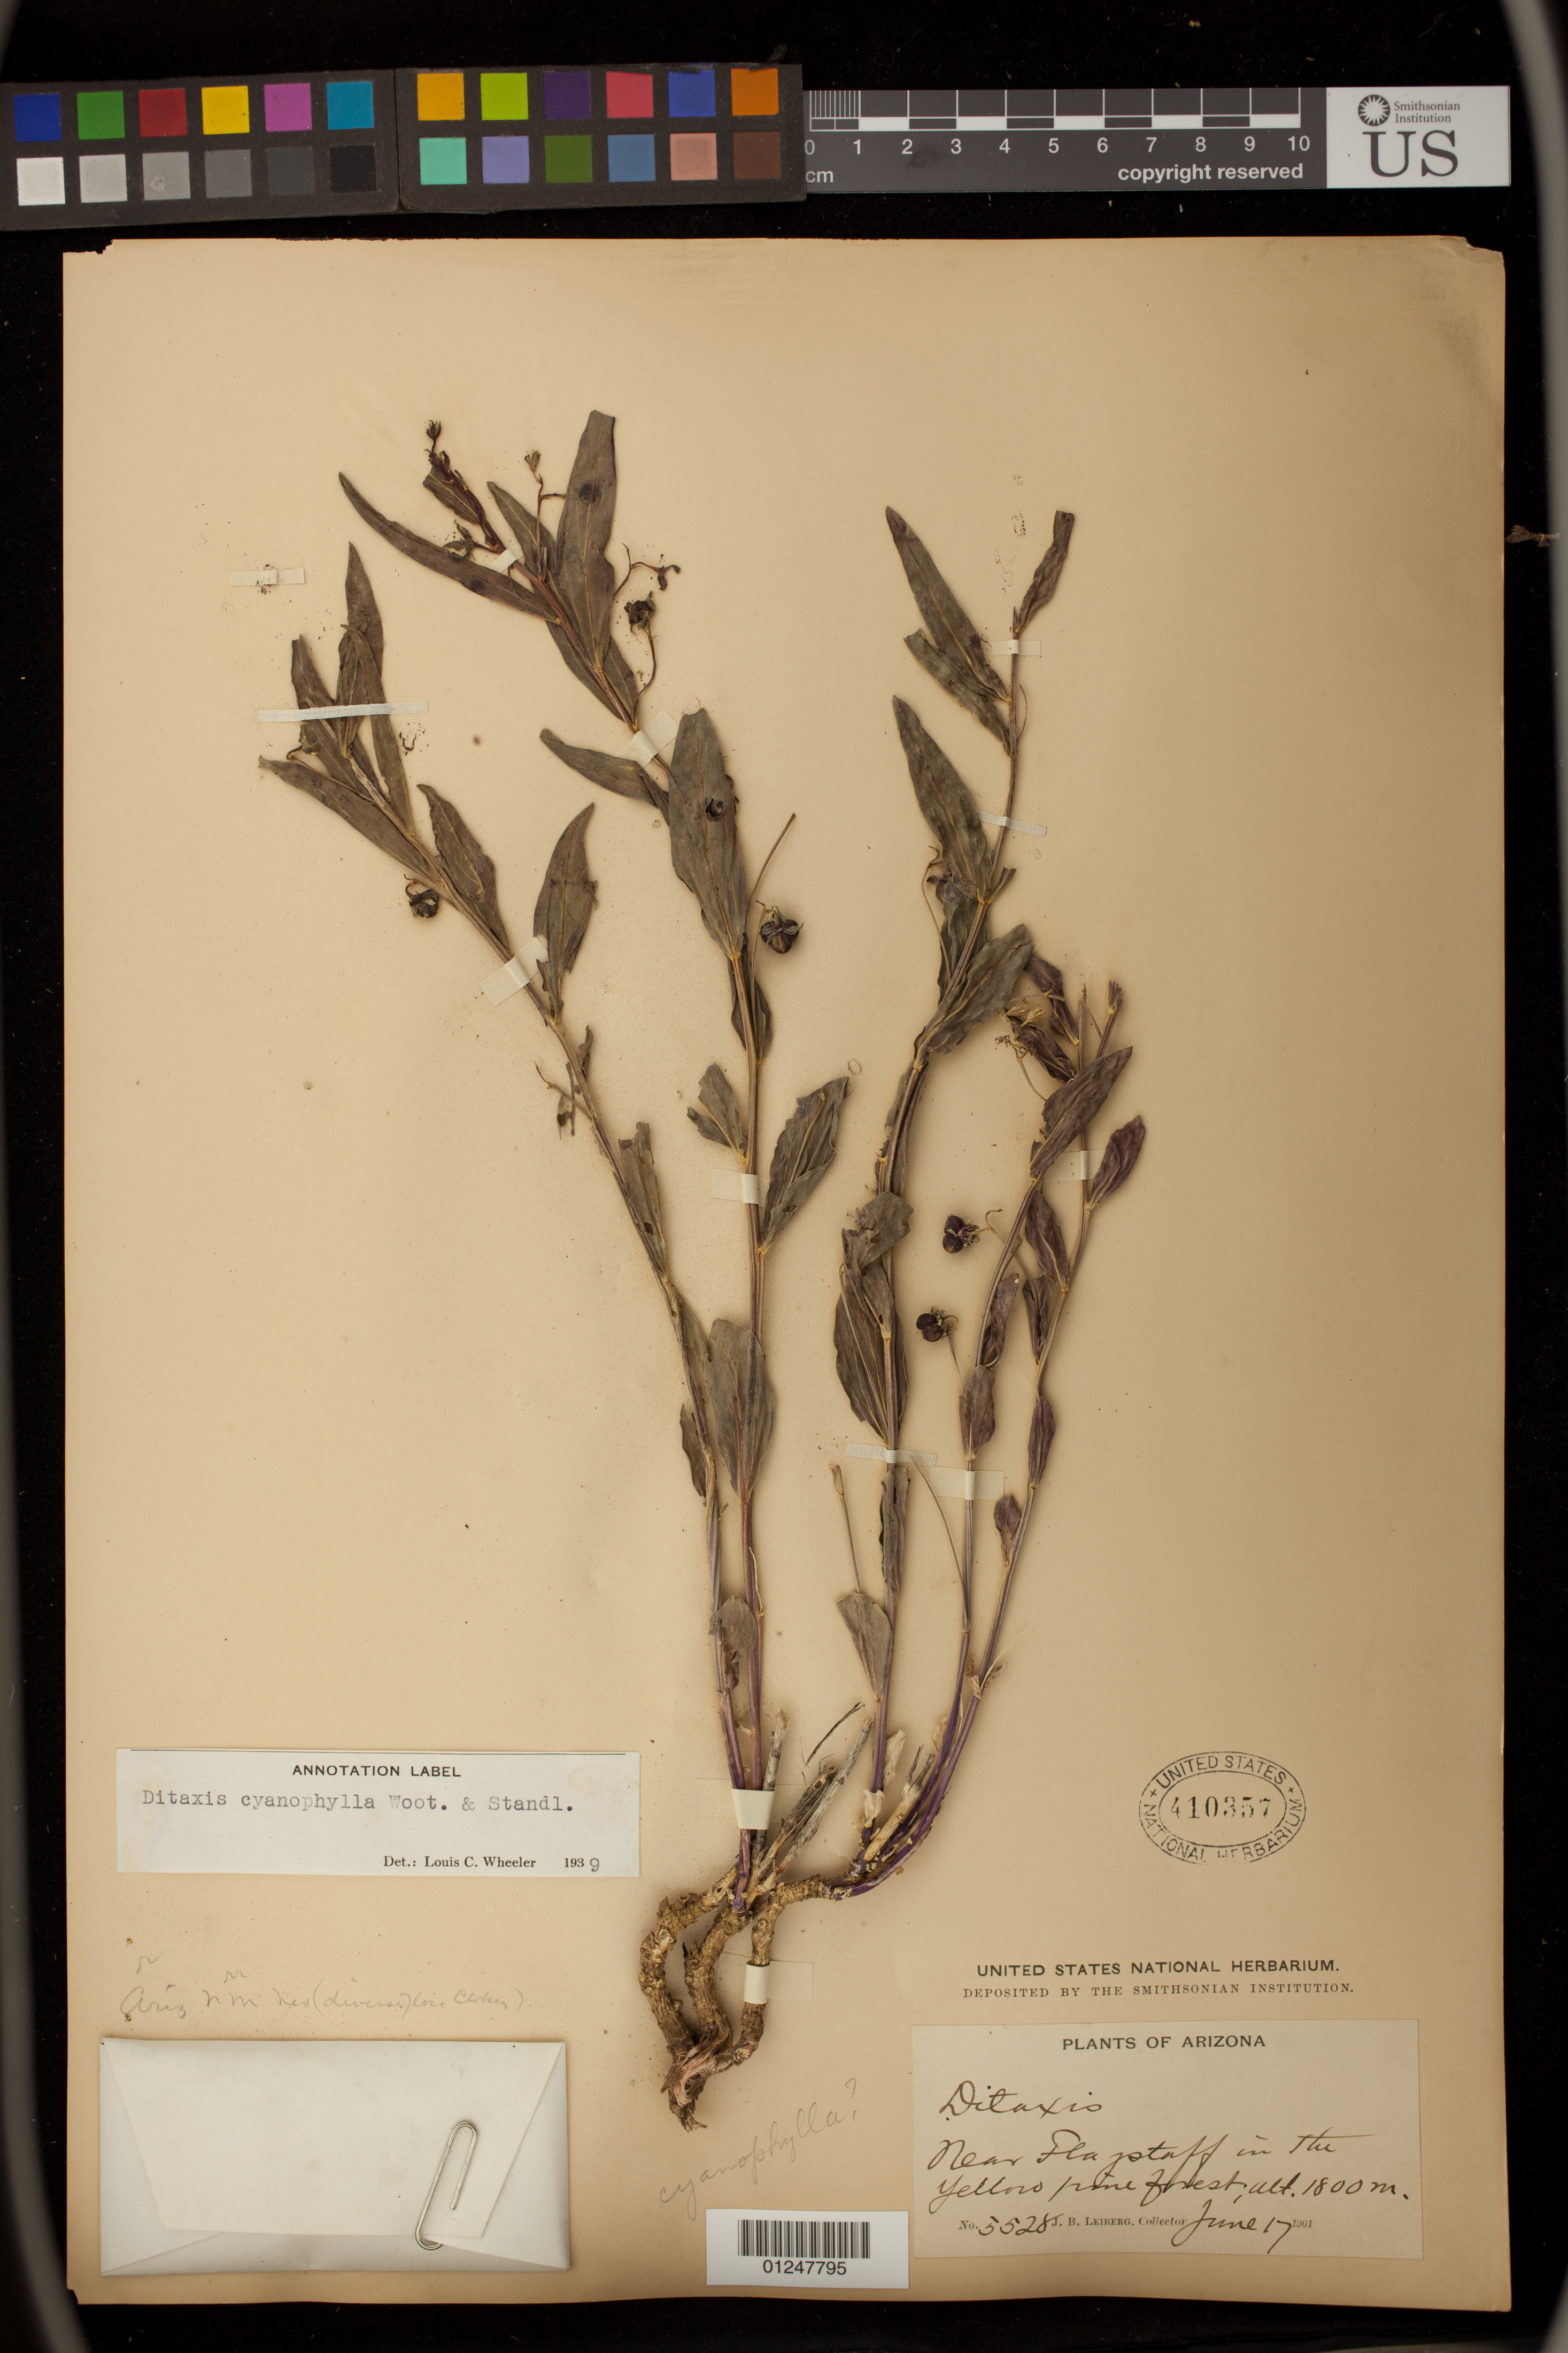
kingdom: Plantae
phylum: Tracheophyta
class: Magnoliopsida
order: Malpighiales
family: Euphorbiaceae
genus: Argythamnia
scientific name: Argythamnia cyanophylla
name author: (Wooton & Standl.) J.W. Ingram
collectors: J. Leiberg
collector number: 5528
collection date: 1901-06-17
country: United States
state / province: Arizona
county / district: Coconino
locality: Near Flagstaff in the yellow pine forest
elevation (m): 1800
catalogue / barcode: US 410357